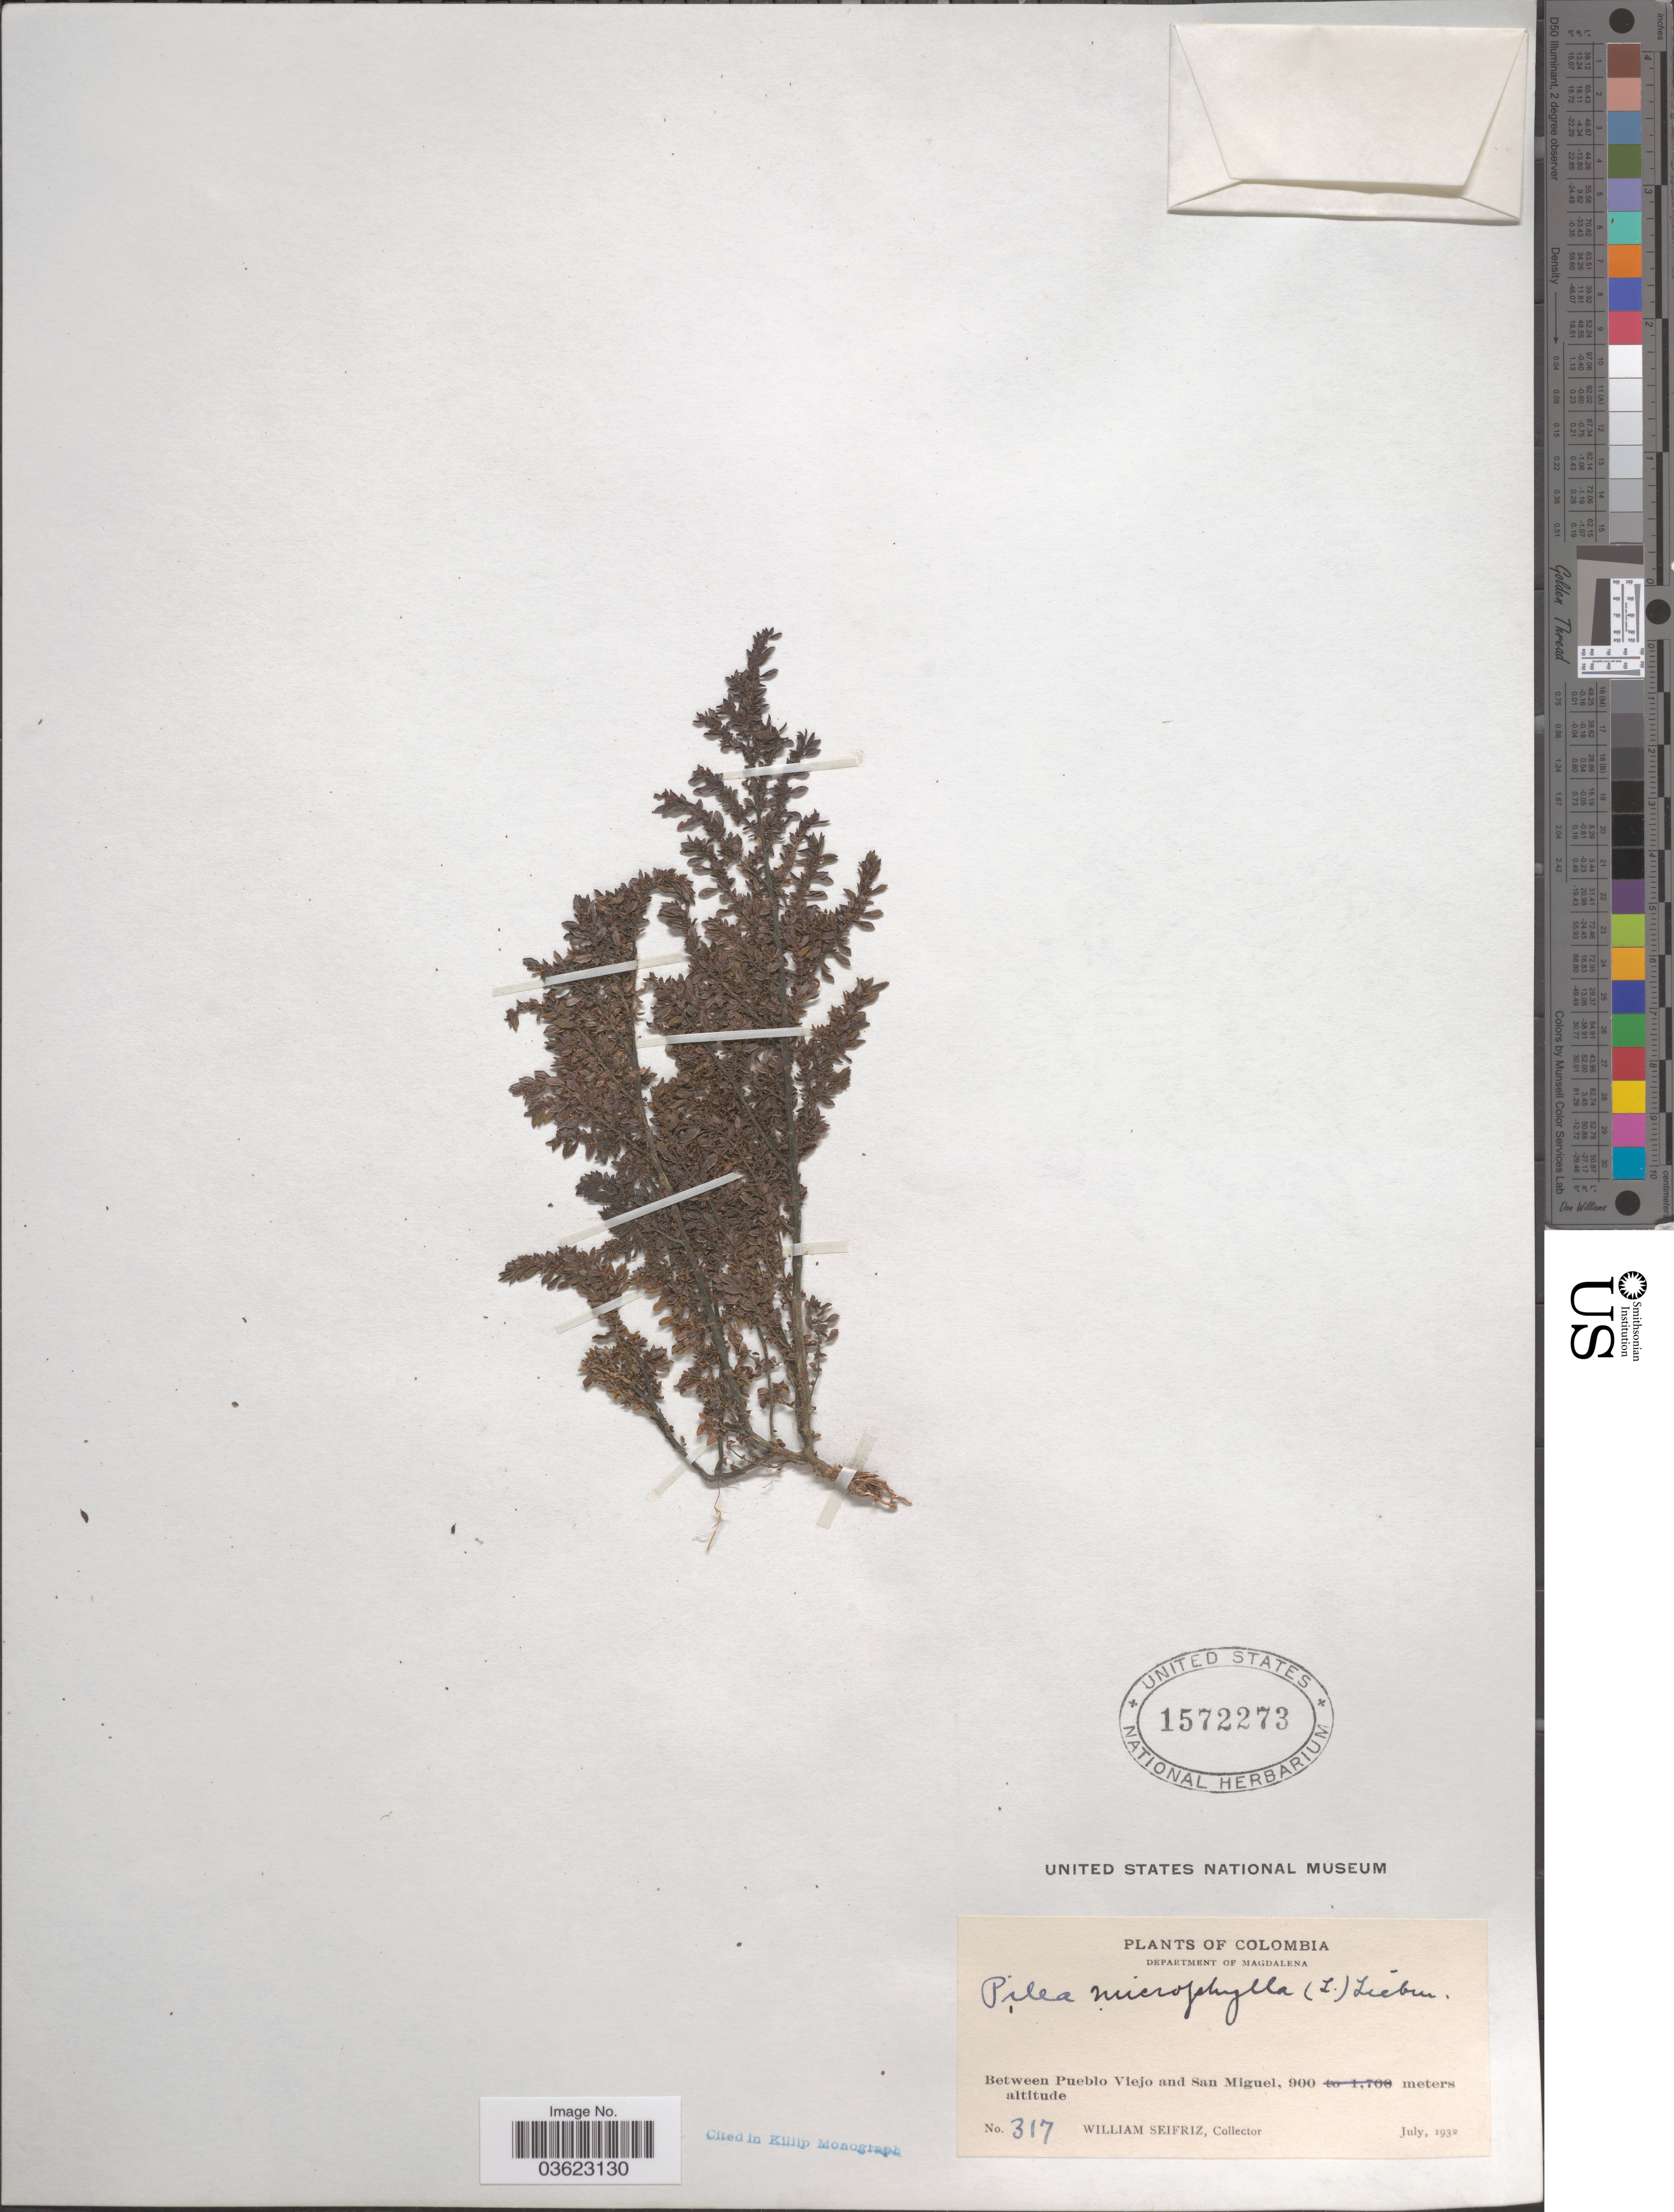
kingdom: Plantae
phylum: Tracheophyta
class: Magnoliopsida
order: Rosales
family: Urticaceae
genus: Pilea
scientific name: Pilea microphylla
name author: (L.) Liebm.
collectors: W. Seifriz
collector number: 317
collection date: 1932-07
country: Colombia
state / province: Magdalena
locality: Department of Magdalena. Between Pueblo Viejo and San Miguel.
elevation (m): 900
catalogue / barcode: US 1572273